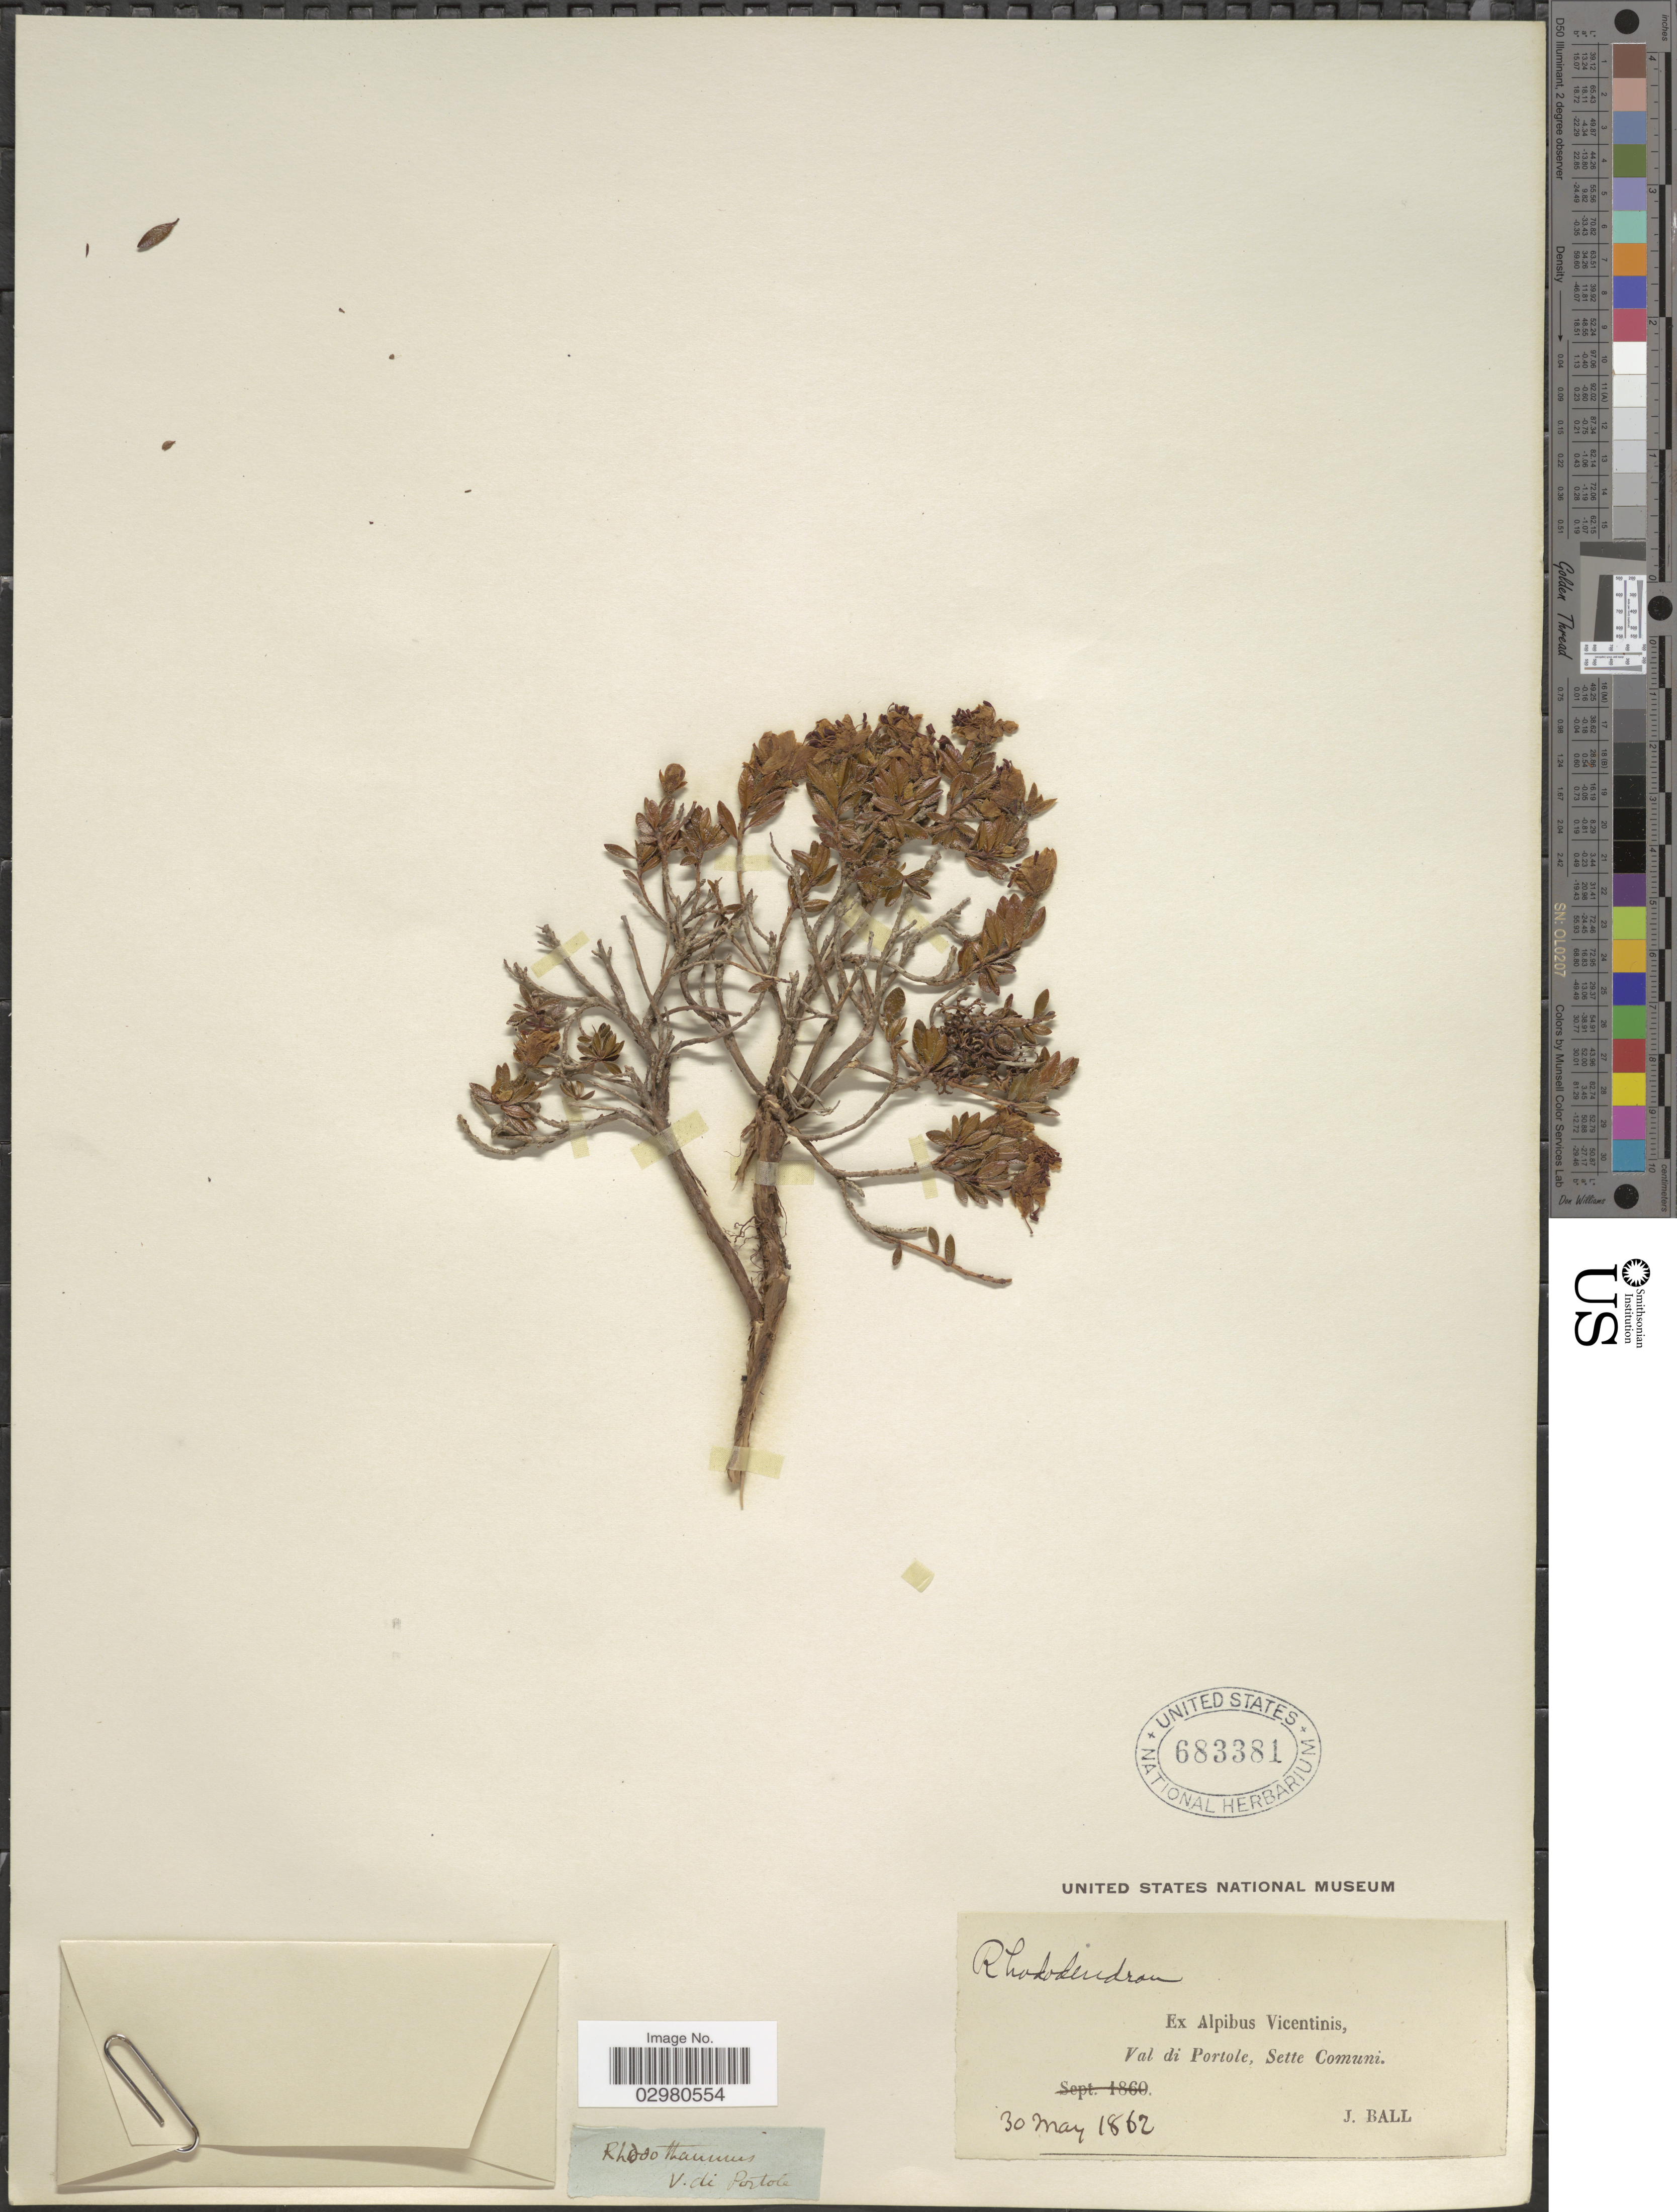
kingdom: Plantae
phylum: Tracheophyta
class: Magnoliopsida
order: Ericales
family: Ericaceae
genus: Rhodothamnus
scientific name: Rhodothamnus sp.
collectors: J. Ball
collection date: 1862-05-30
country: Italy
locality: Ex Alpibus Vicentinis, Val di Portole, Sette Comuni.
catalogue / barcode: US 683381